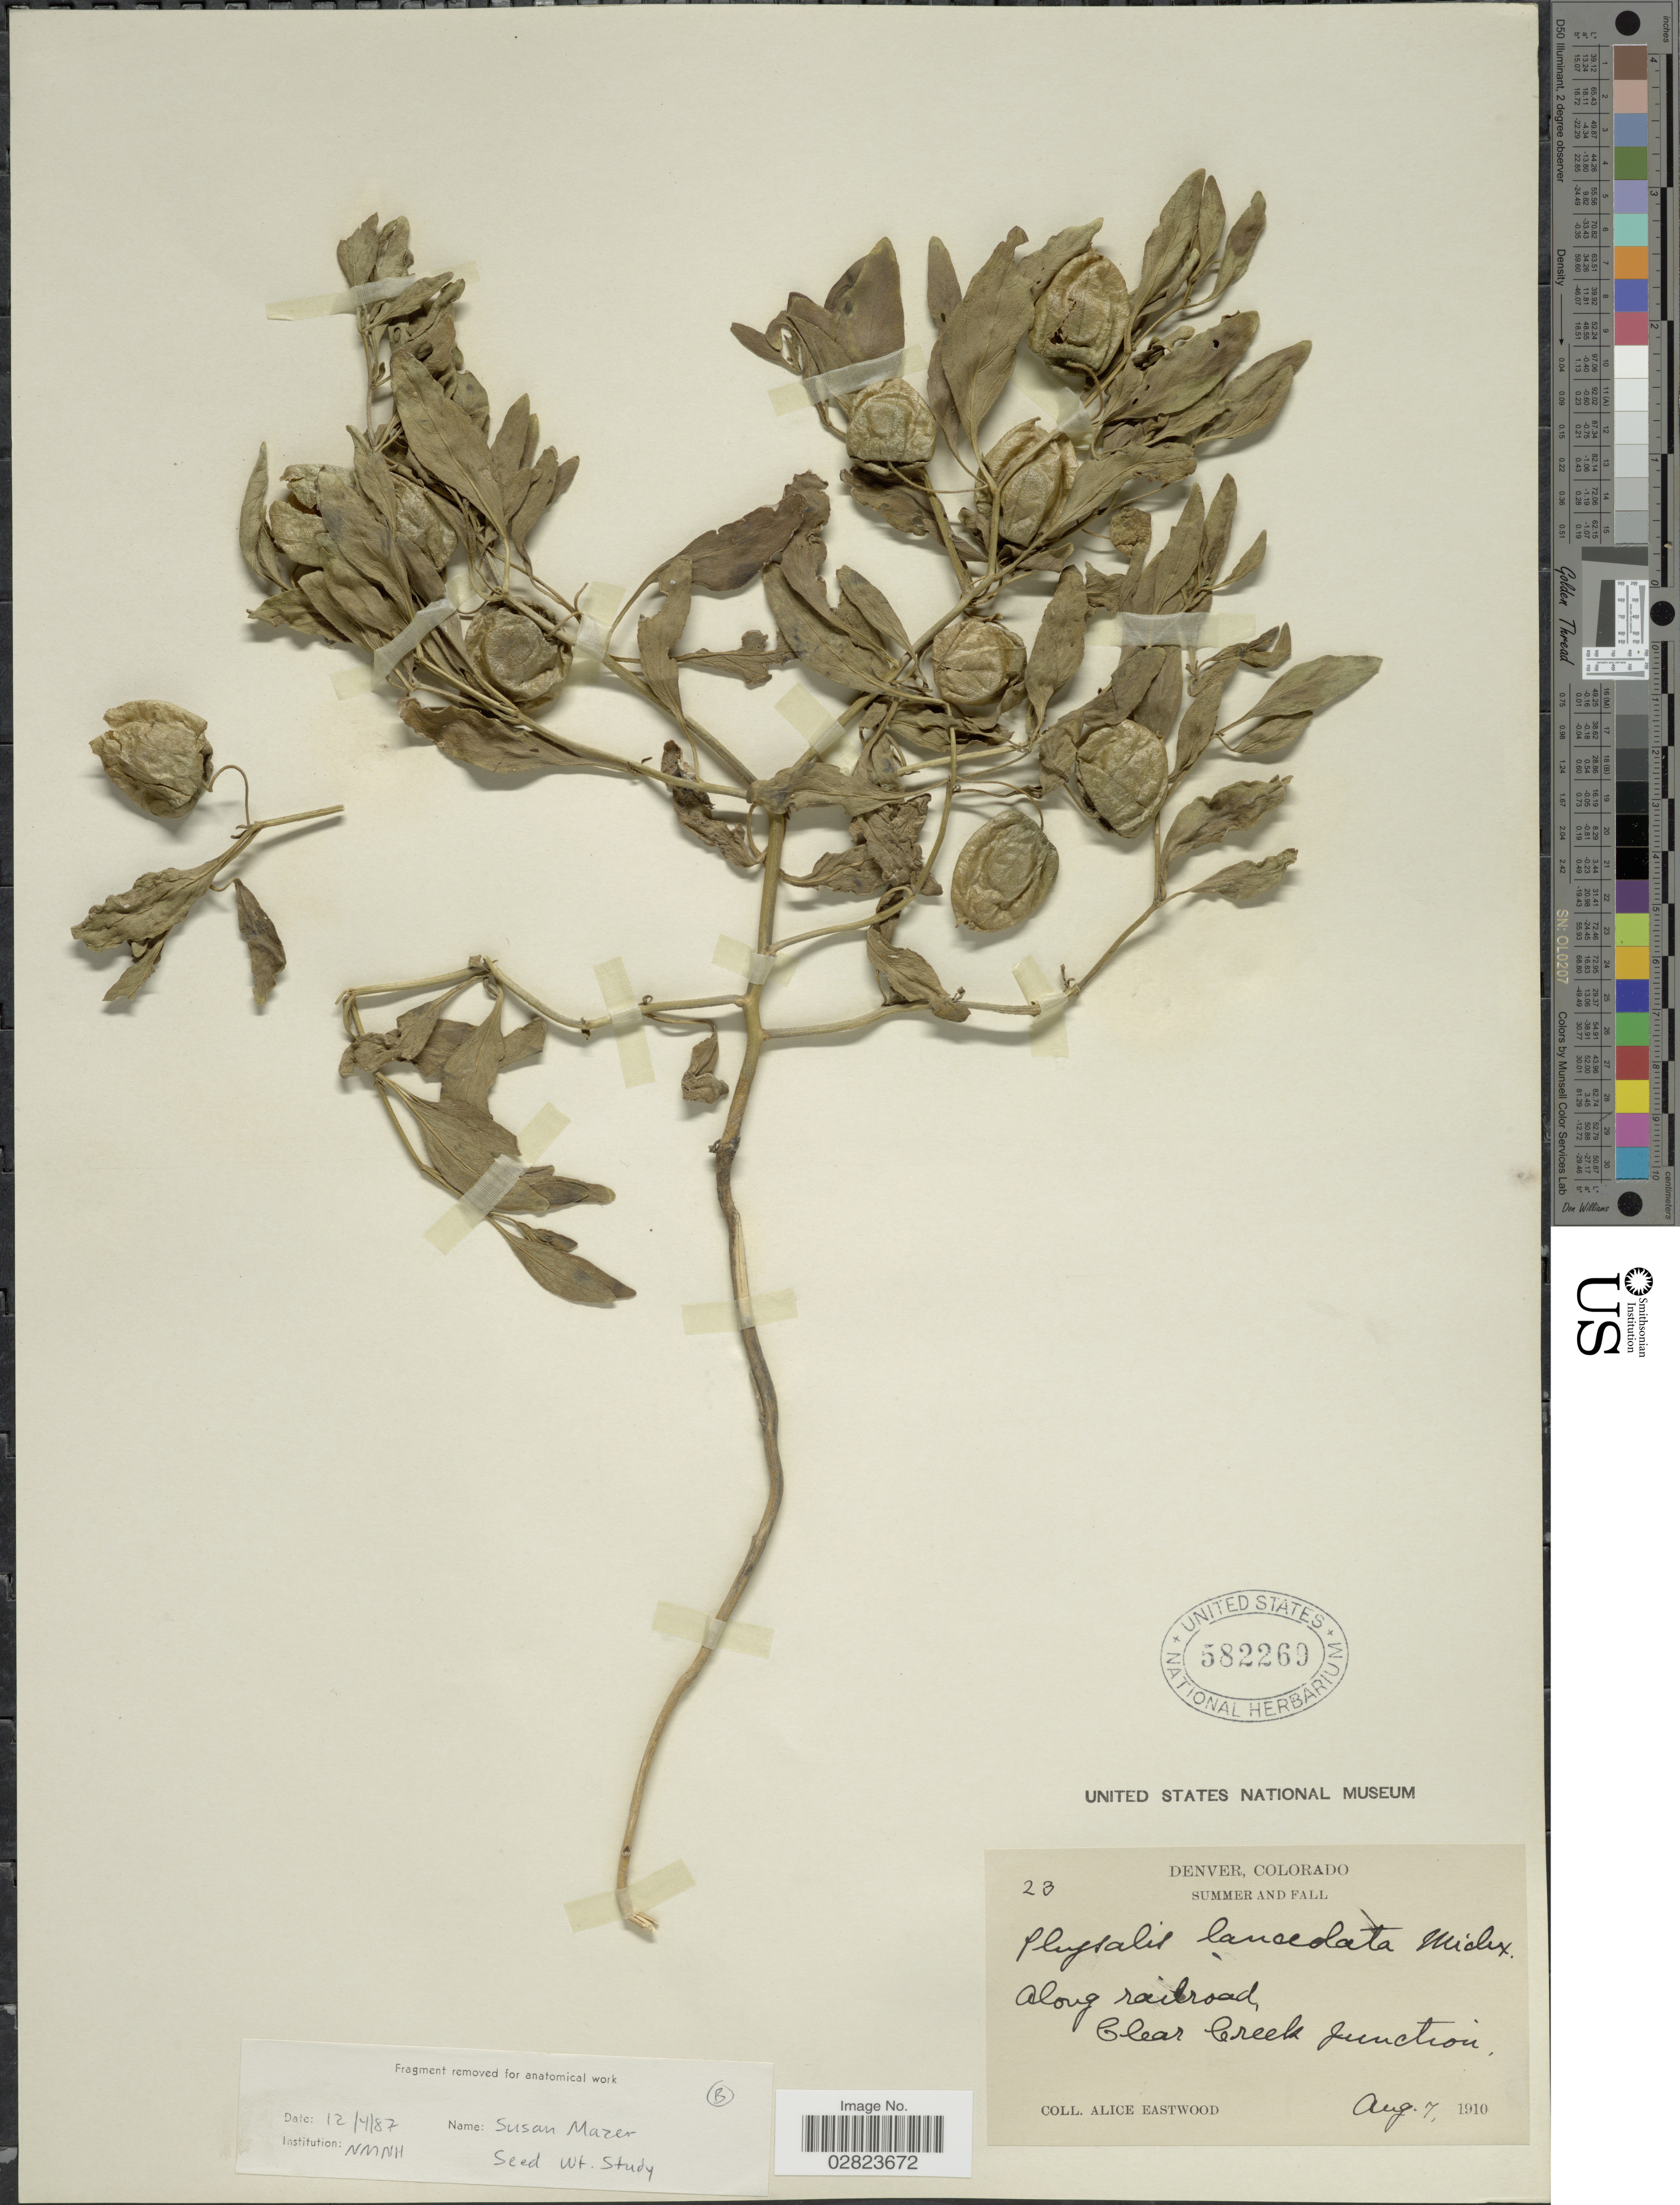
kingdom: Plantae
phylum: Tracheophyta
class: Magnoliopsida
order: Solanales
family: Solanaceae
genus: Physalis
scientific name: Physalis lanceolata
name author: Michx.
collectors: A. Eastwood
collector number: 23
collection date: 1910-08-07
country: United States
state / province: Colorado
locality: Denver. Along railroad, Clear Creek Junction.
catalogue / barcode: US 582269